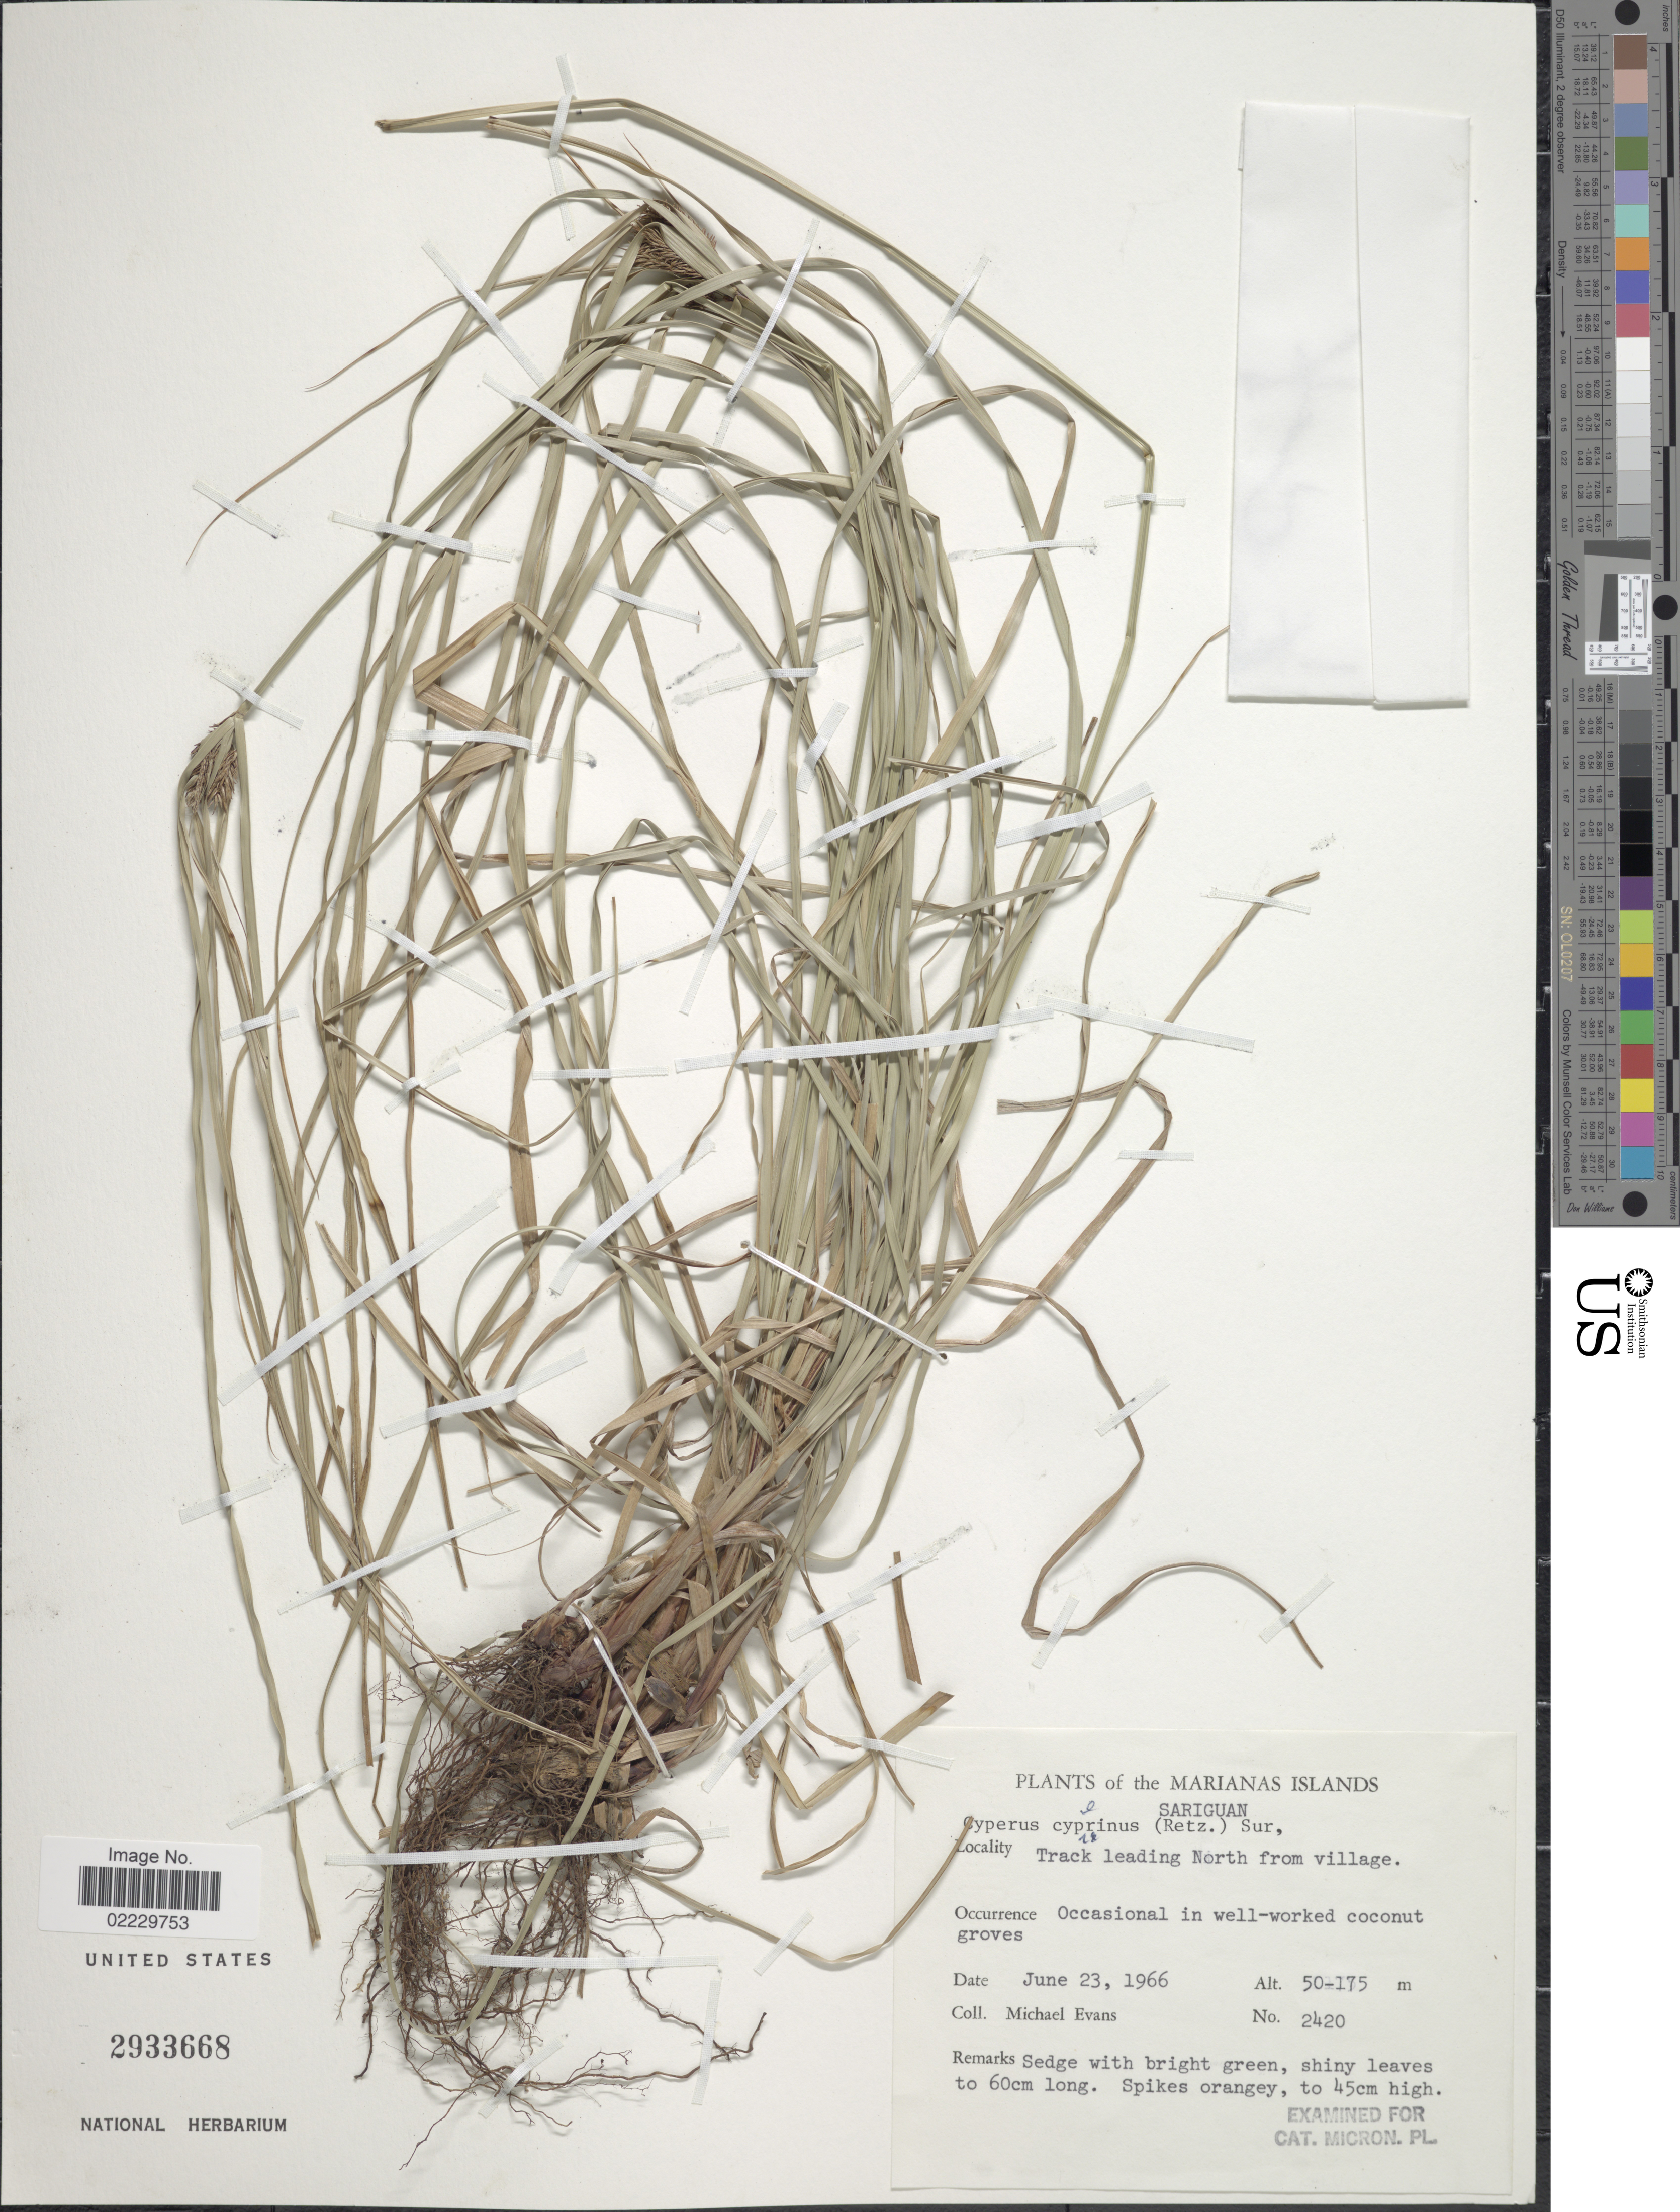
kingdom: Plantae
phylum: Tracheophyta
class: Liliopsida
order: Poales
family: Cyperaceae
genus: Cyperus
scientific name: Cyperus cyperinus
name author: (Retz.) Valck. Sur.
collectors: M. Evans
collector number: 2420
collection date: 1966-06-23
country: Northern Mariana Islands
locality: Marianas Islands, Sariguan. Track leading North from village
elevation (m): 50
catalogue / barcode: US 2933668